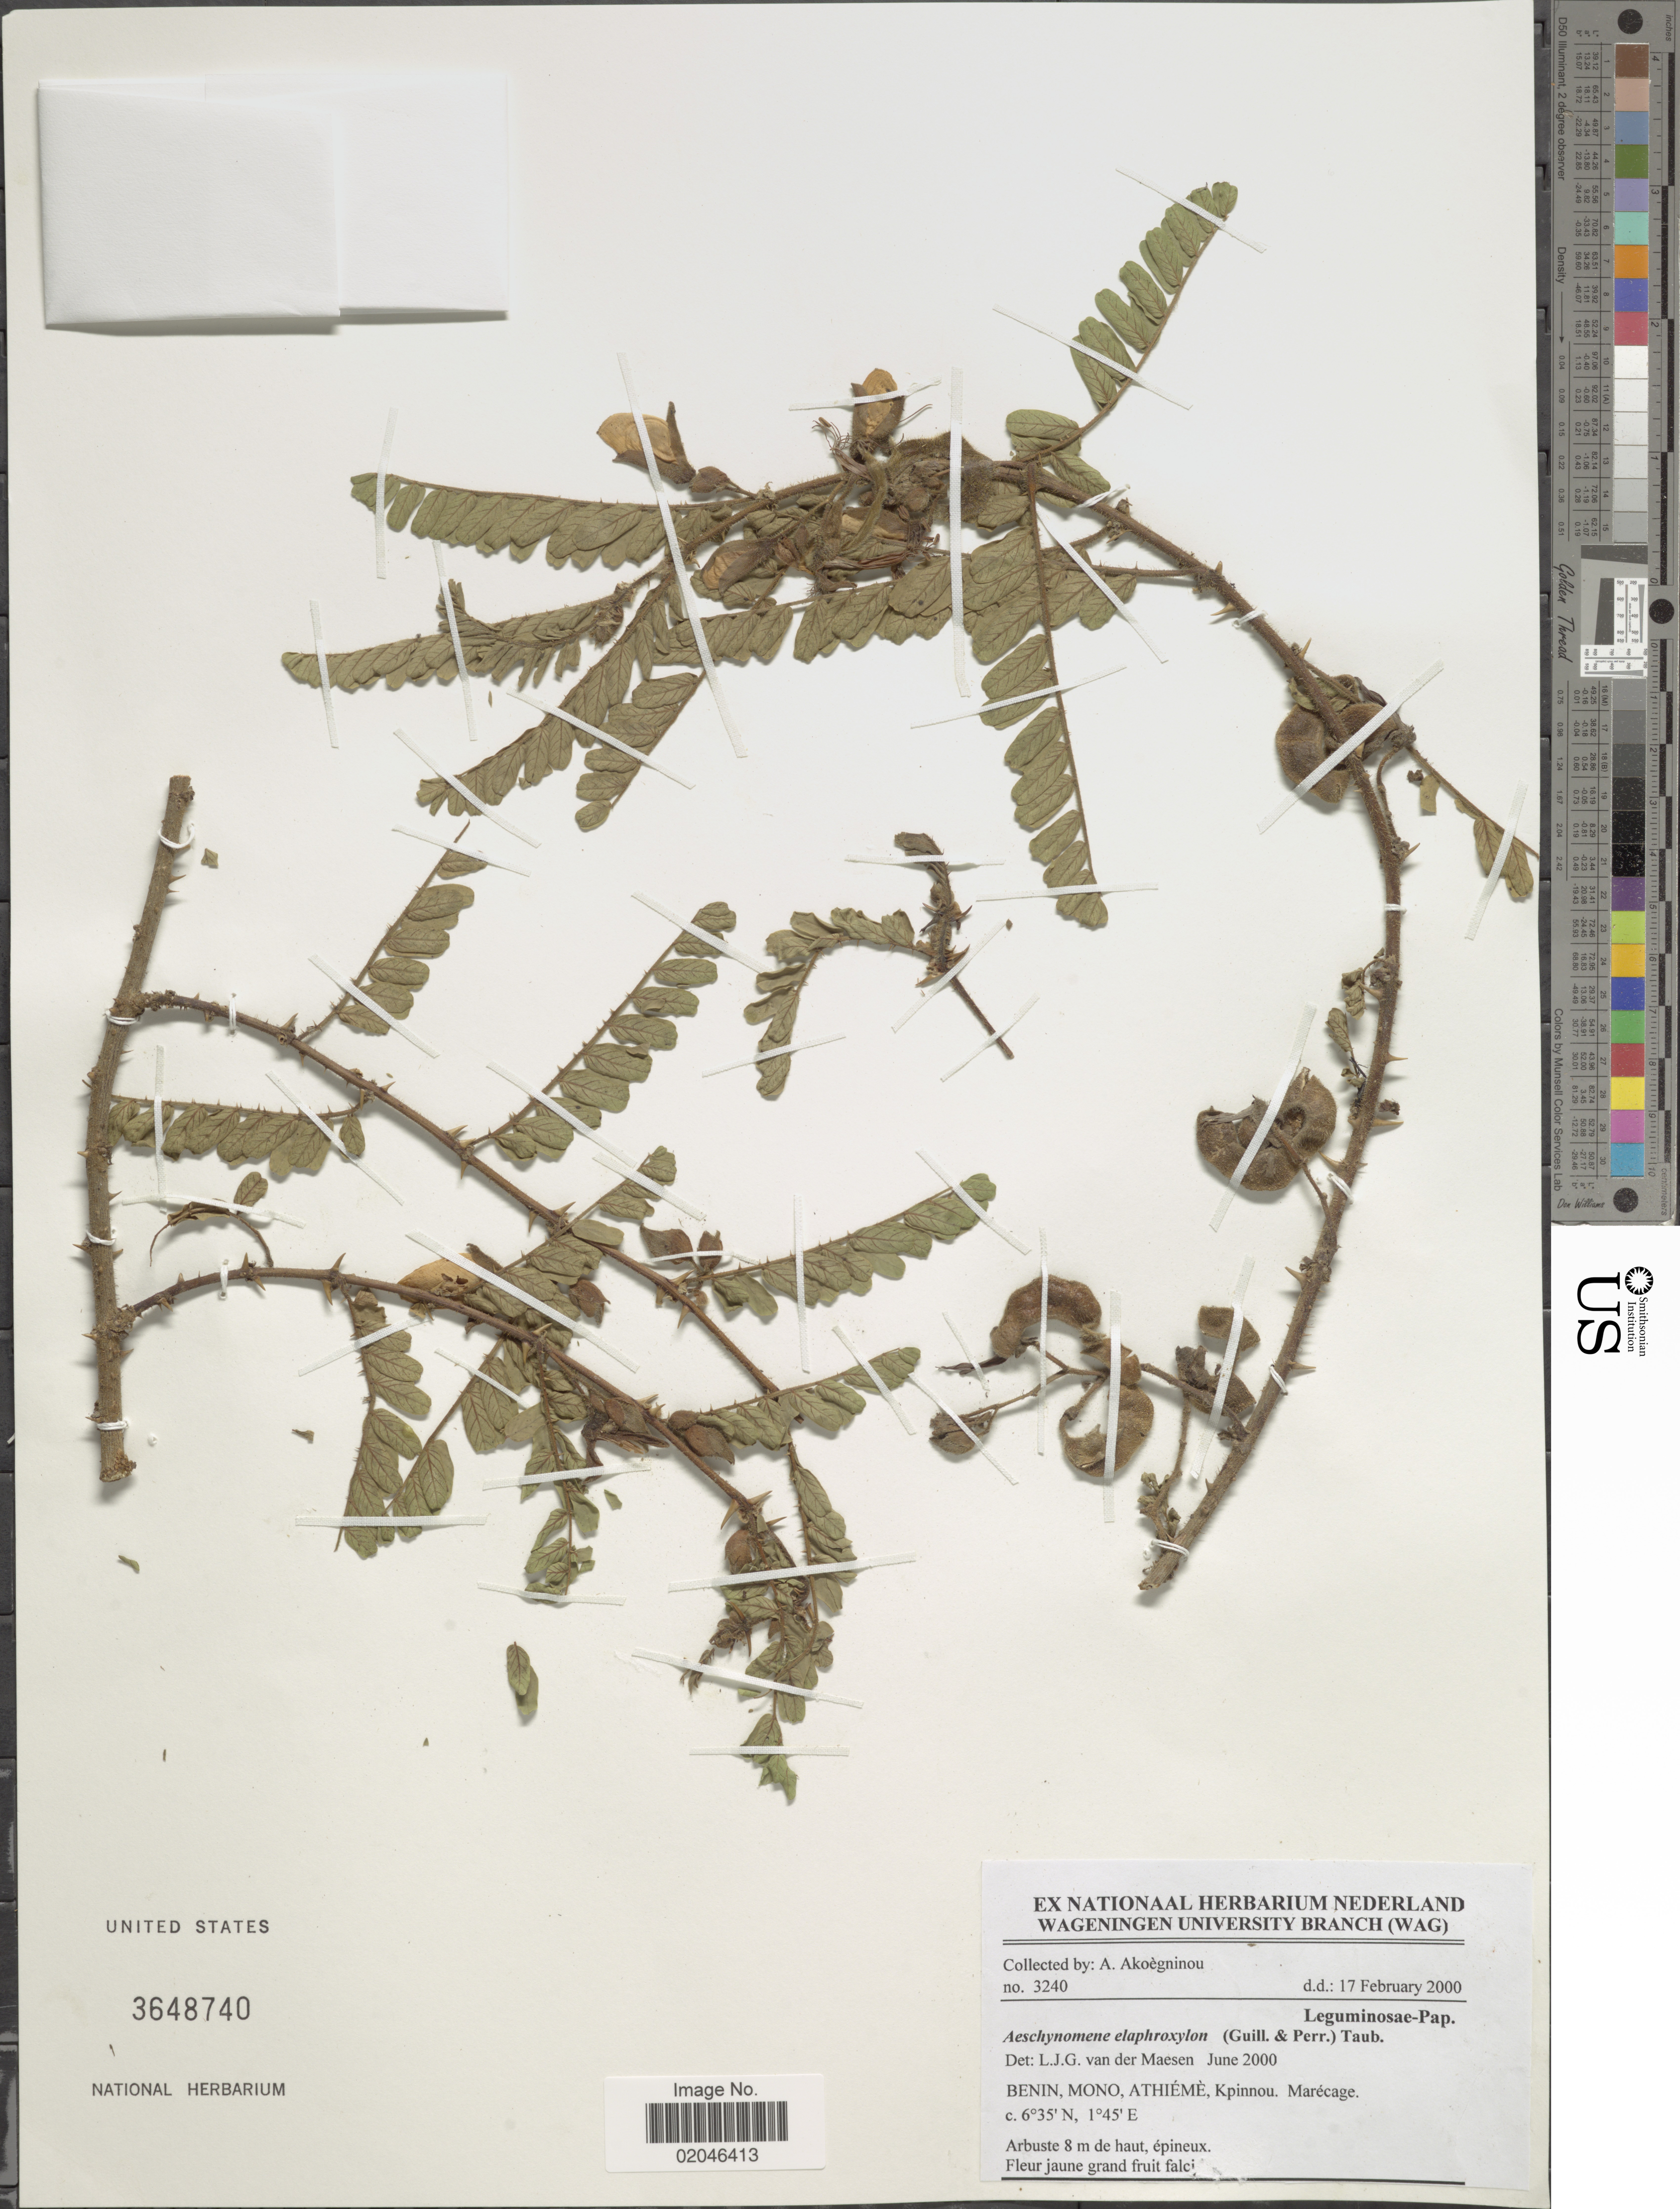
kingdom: Plantae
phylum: Tracheophyta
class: Magnoliopsida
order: Fabales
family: Fabaceae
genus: Aeschynomene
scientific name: Aeschynomene elaphroxylon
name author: (Guill. & Perr.) Taub.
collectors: A. Akoegninou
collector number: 3240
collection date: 2000-02-17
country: Benin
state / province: Mono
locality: Athiémè, Kpinnou. Marécage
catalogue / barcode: US 3648740